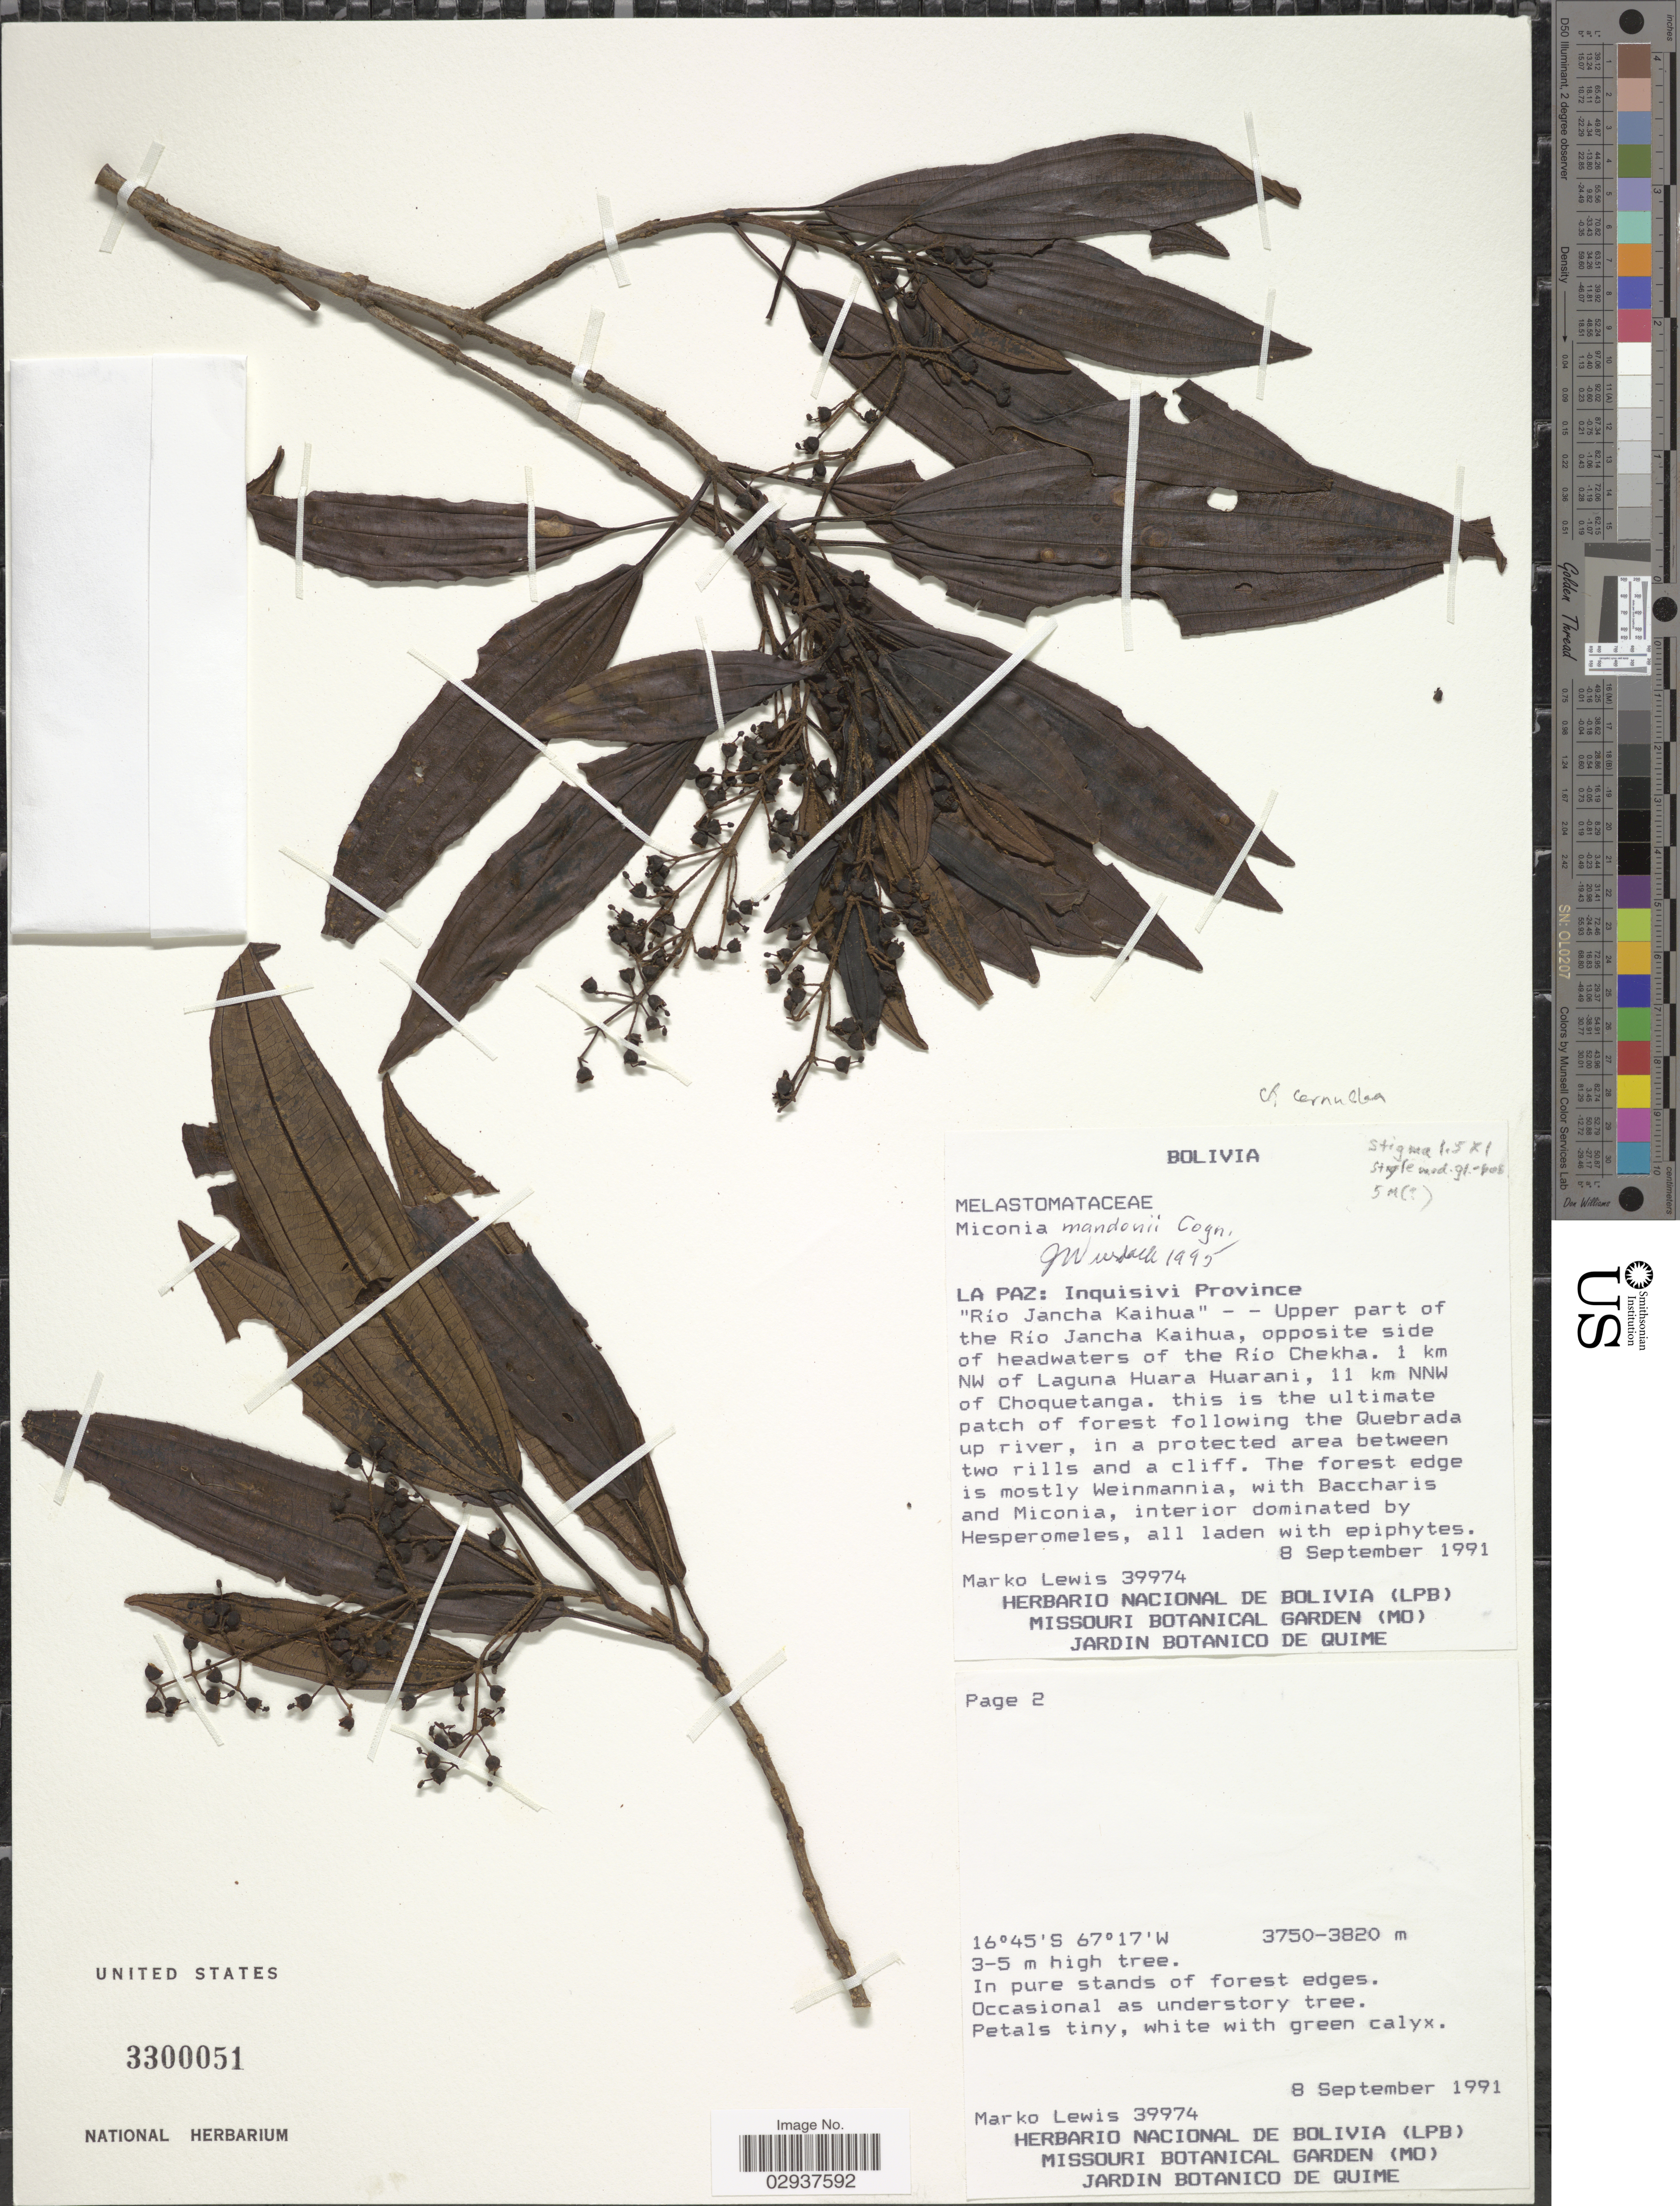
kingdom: Plantae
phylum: Tracheophyta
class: Magnoliopsida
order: Myrtales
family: Melastomataceae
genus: Miconia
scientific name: Miconia cernuiflora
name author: Jan.M. Burke & Michelang.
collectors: M. A. Lewis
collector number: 39974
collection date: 1991-09-08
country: Bolivia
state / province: La Paz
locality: Inquisivi Province. "Rio Jancha Kaihua" -- Upper part of the Río Jancha Kaihua, opposite side of headwaters of the Río Chekha. 1 km NW of Laguna Huara Huarani, 11 km NNW of Choquetanga.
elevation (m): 3750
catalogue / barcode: US 3300051